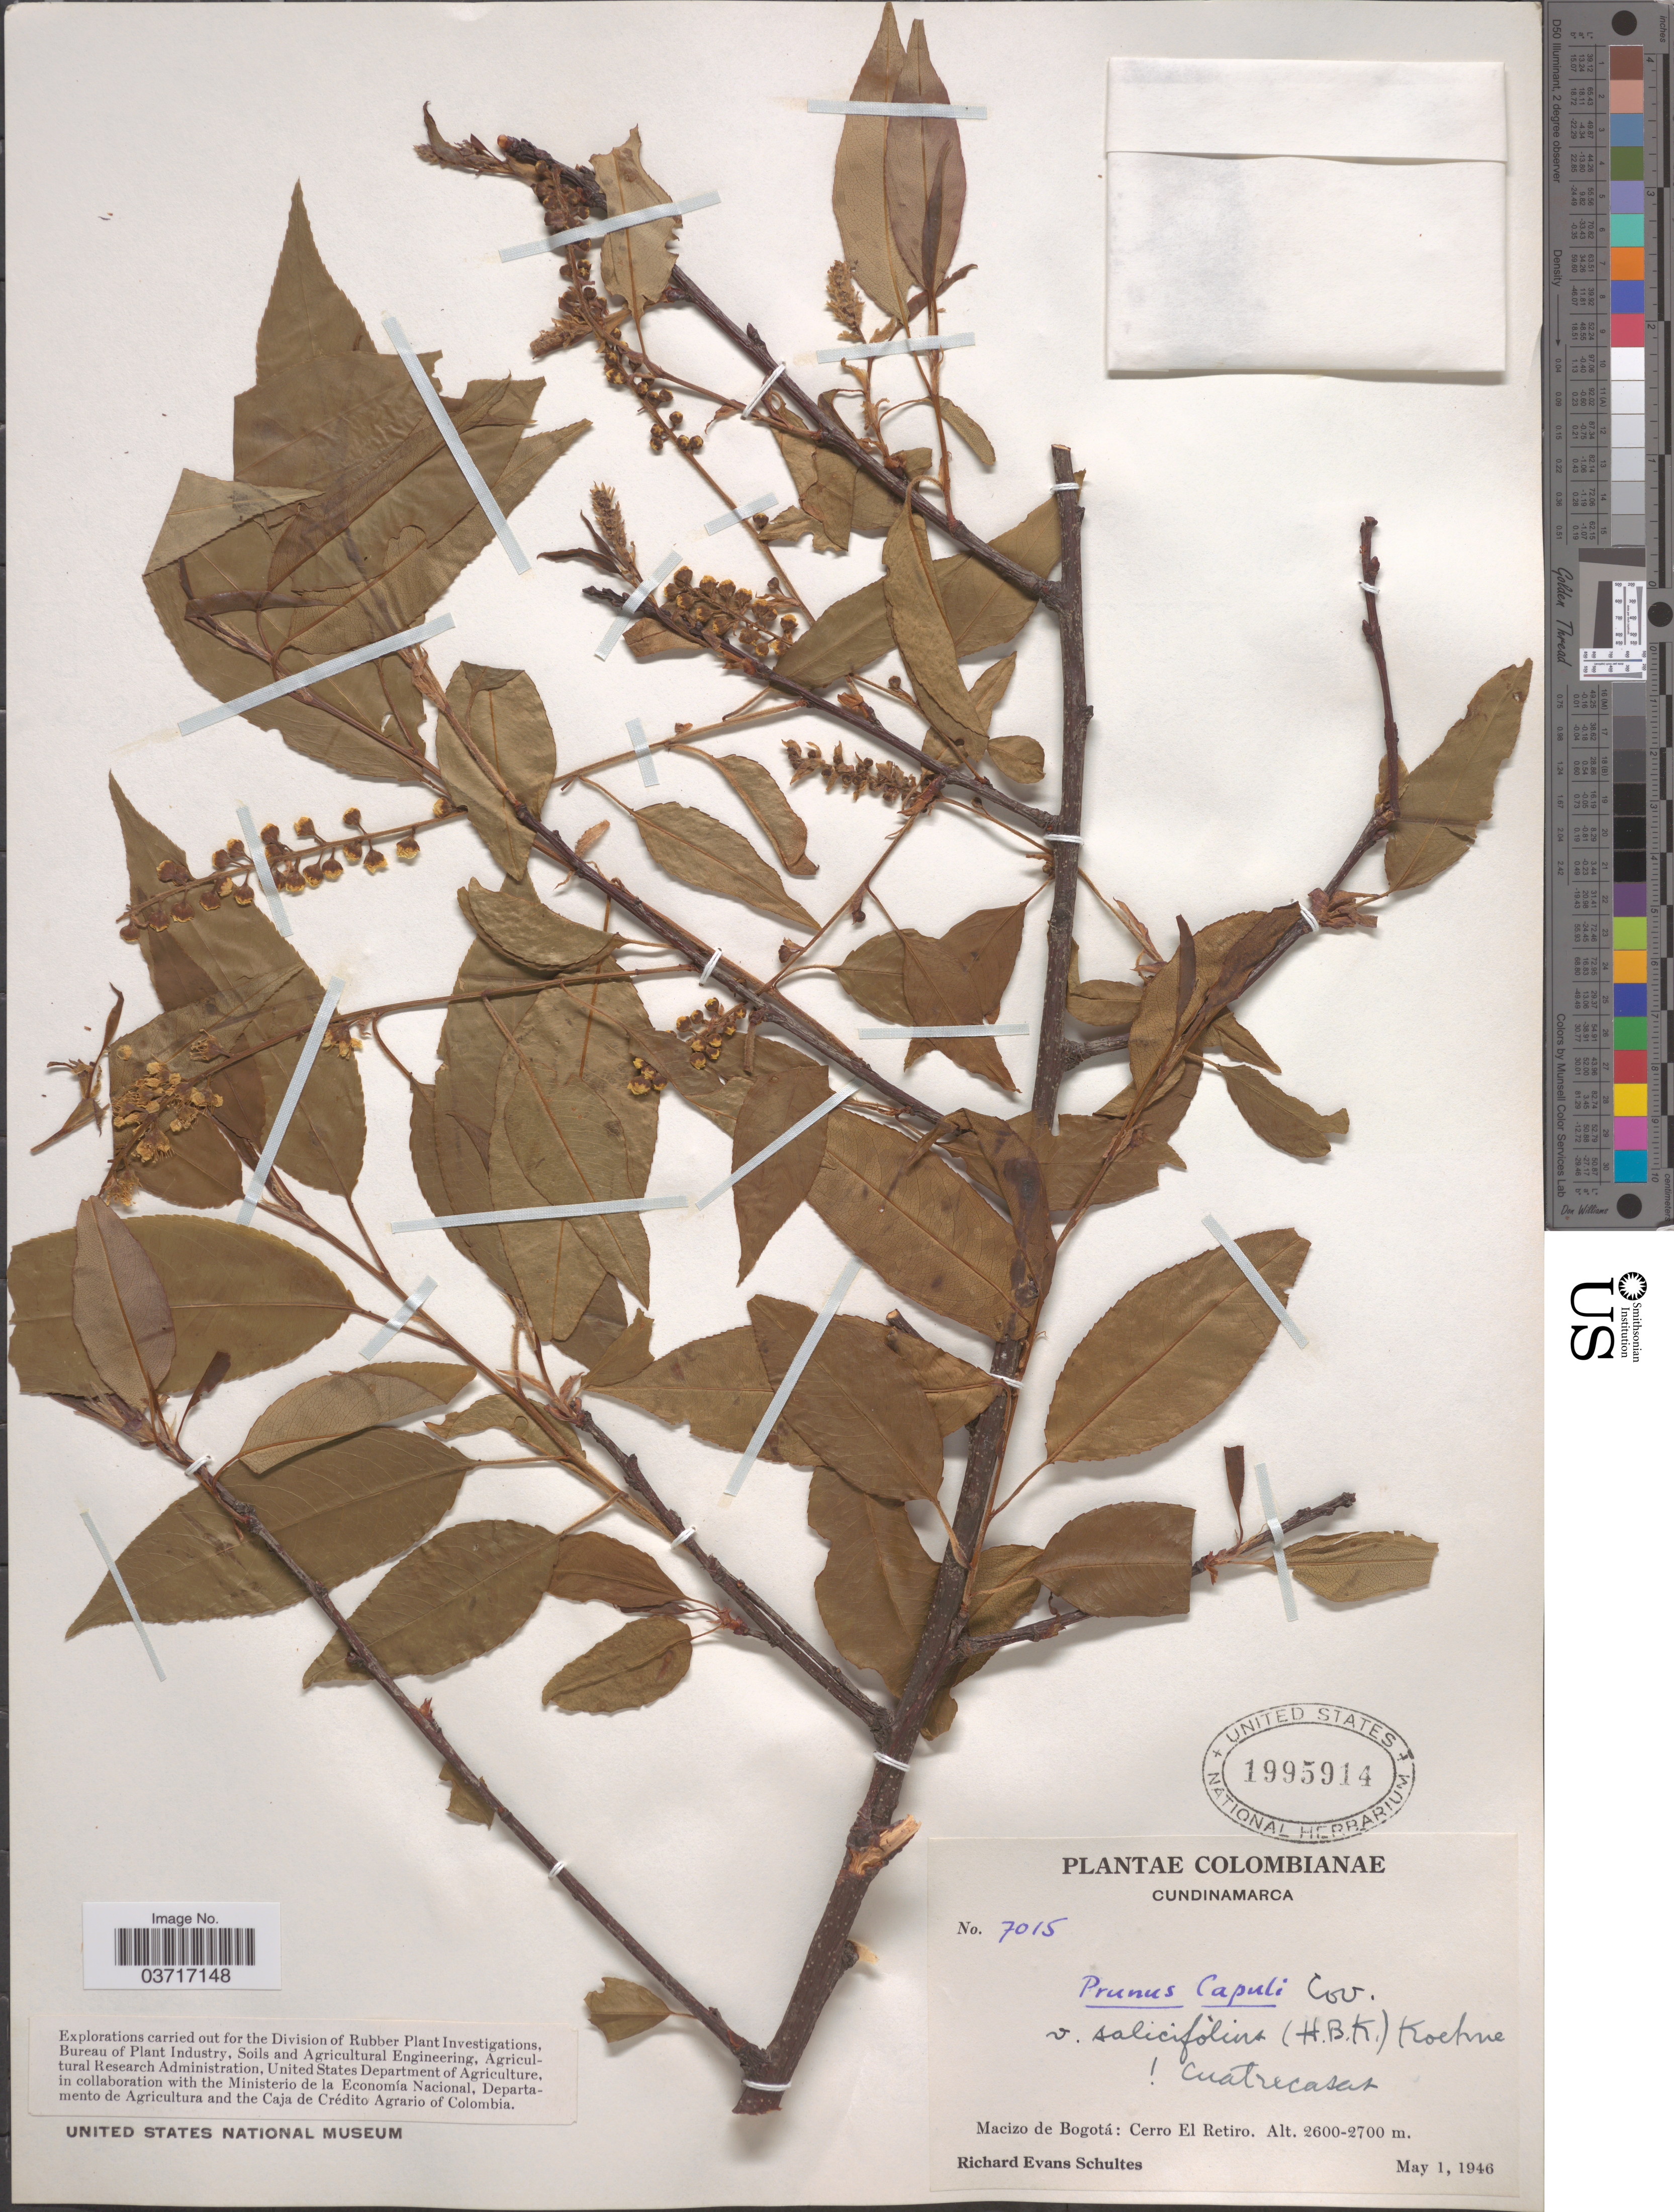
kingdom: Plantae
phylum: Tracheophyta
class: Magnoliopsida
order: Rosales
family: Rosaceae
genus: Prunus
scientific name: Prunus serotina subsp. capuli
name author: (Cav. ex Spreng.) McVaugh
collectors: R. E. Schultes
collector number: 7015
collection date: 1946-05-01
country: Colombia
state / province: Cundinamarca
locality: Macizo de Bogotá: Cerro El Retiro.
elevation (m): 2600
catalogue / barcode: US 1995914